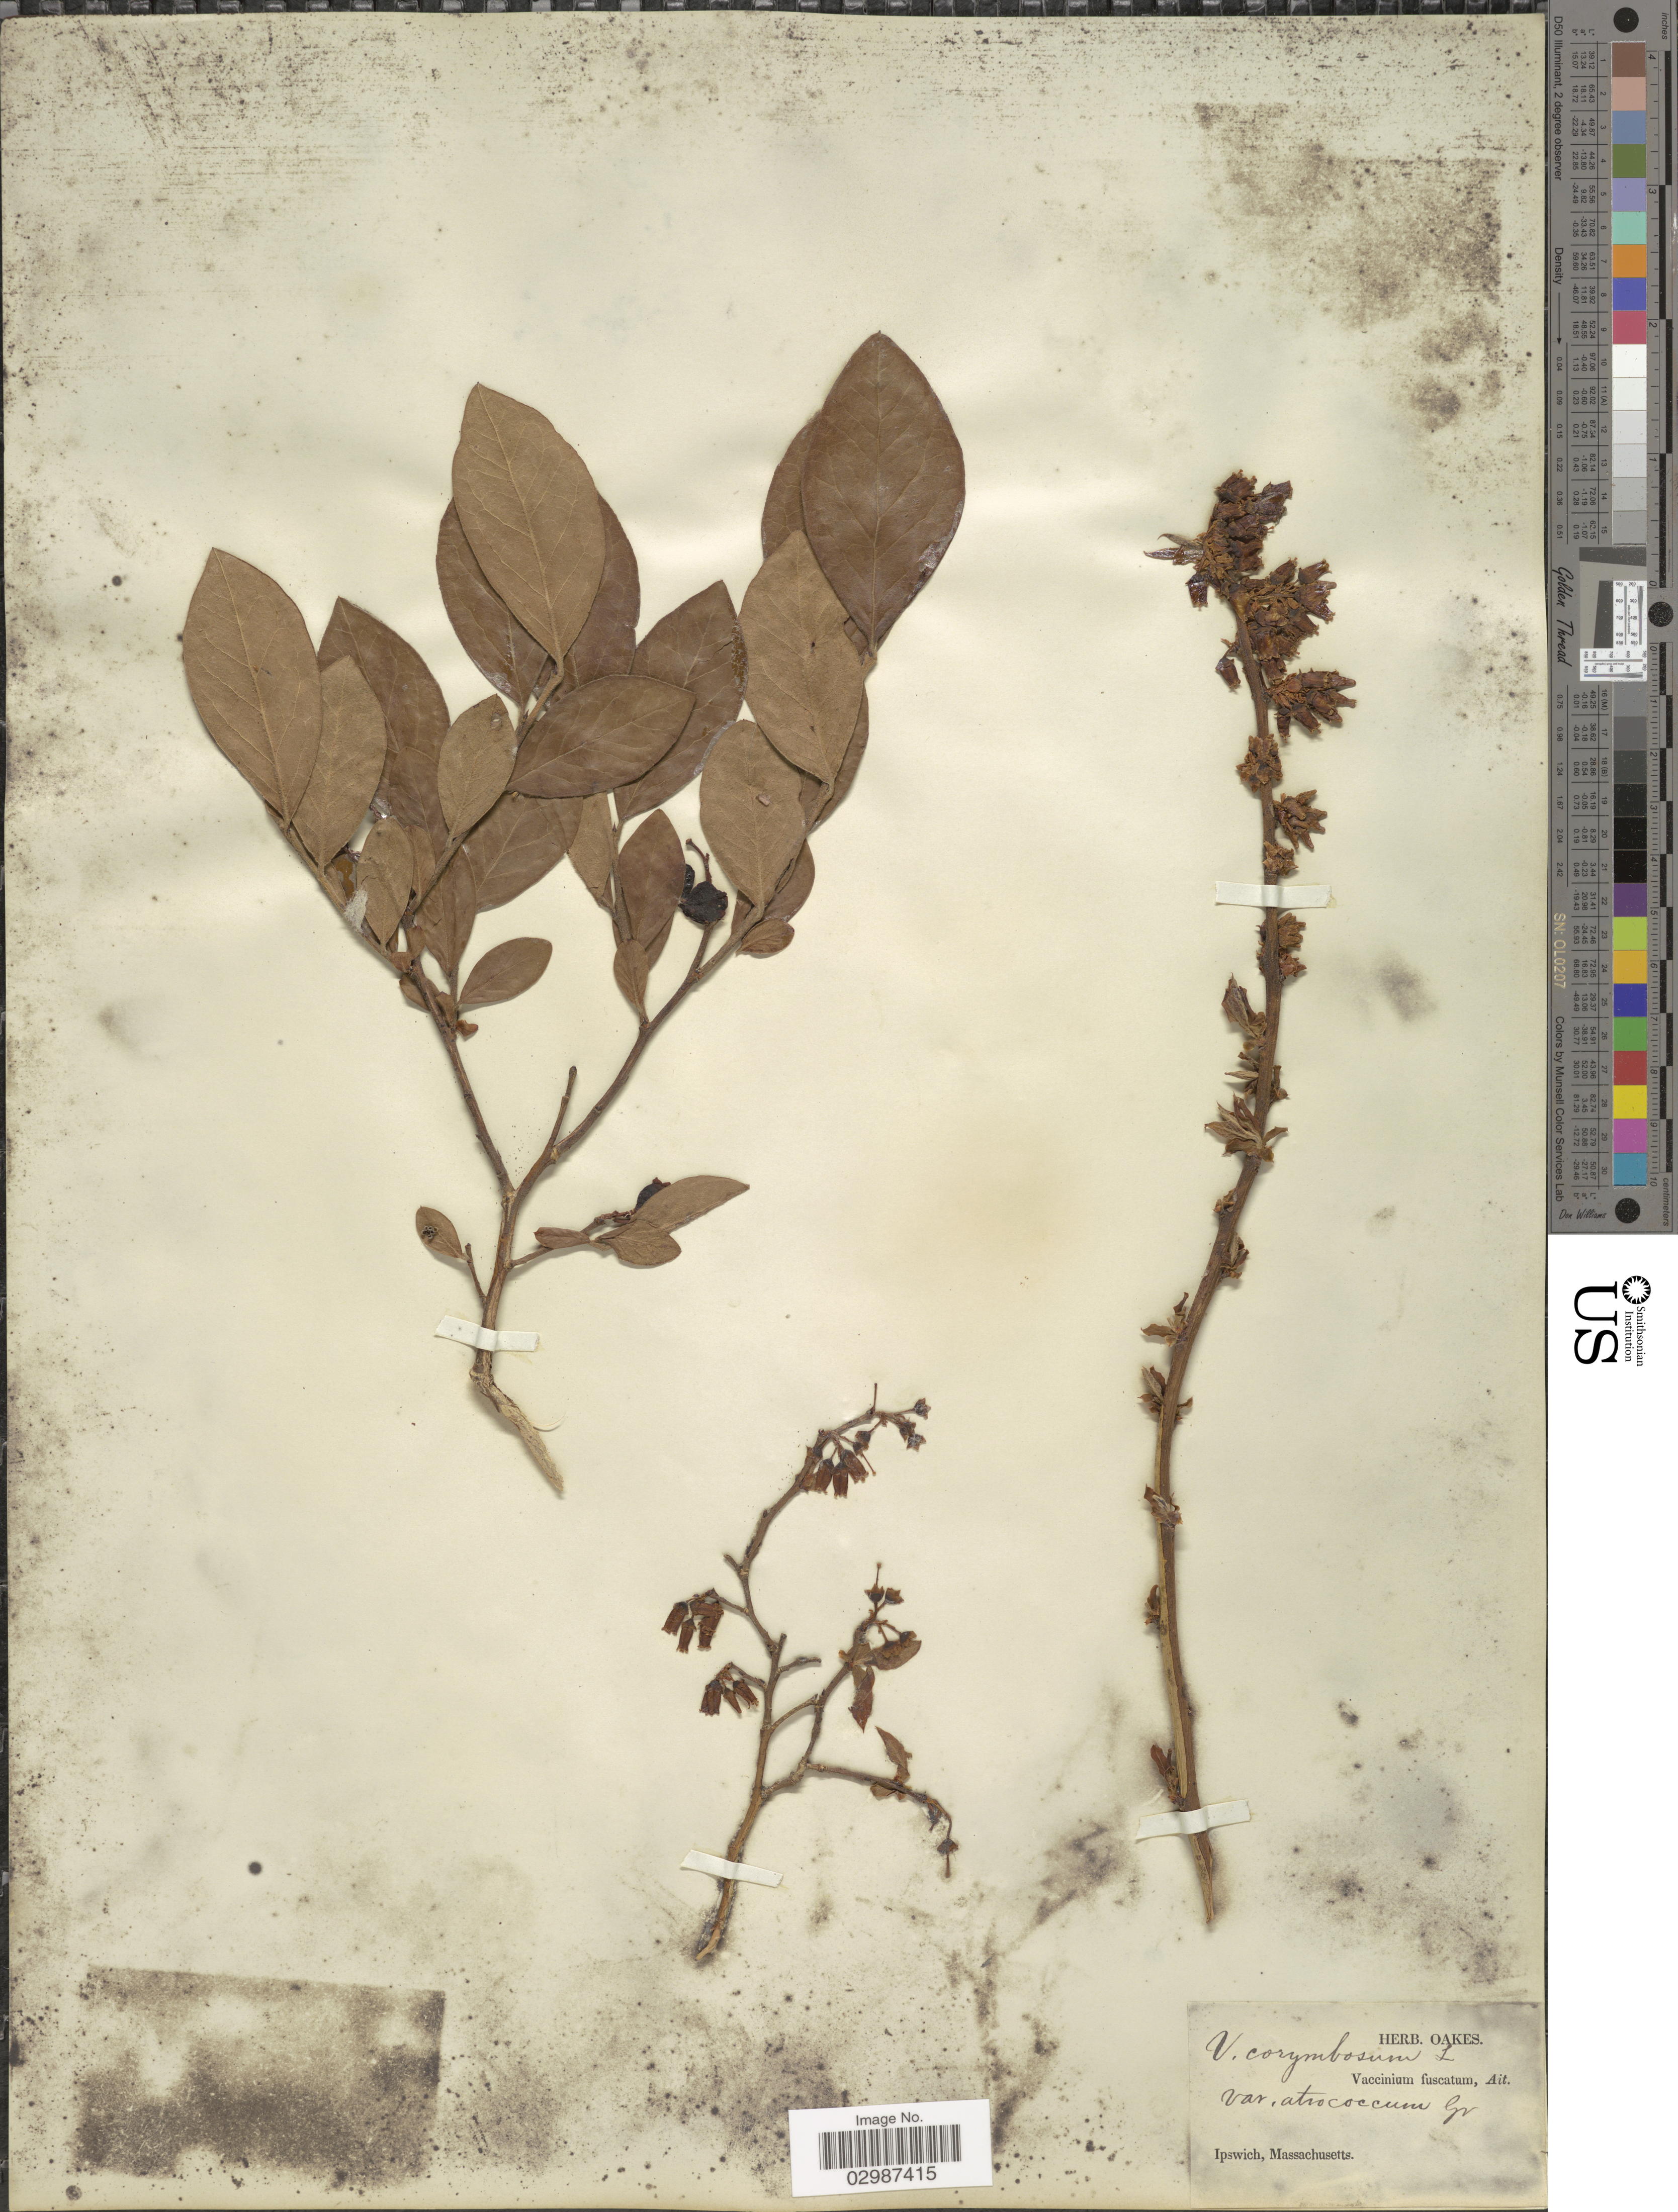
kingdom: Plantae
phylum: Tracheophyta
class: Magnoliopsida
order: Ericales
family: Ericaceae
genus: Vaccinium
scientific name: Vaccinium atrococcum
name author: (A. Gray) A. Heller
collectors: ex herb. Oakes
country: United States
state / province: Massachusetts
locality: Ipswich.